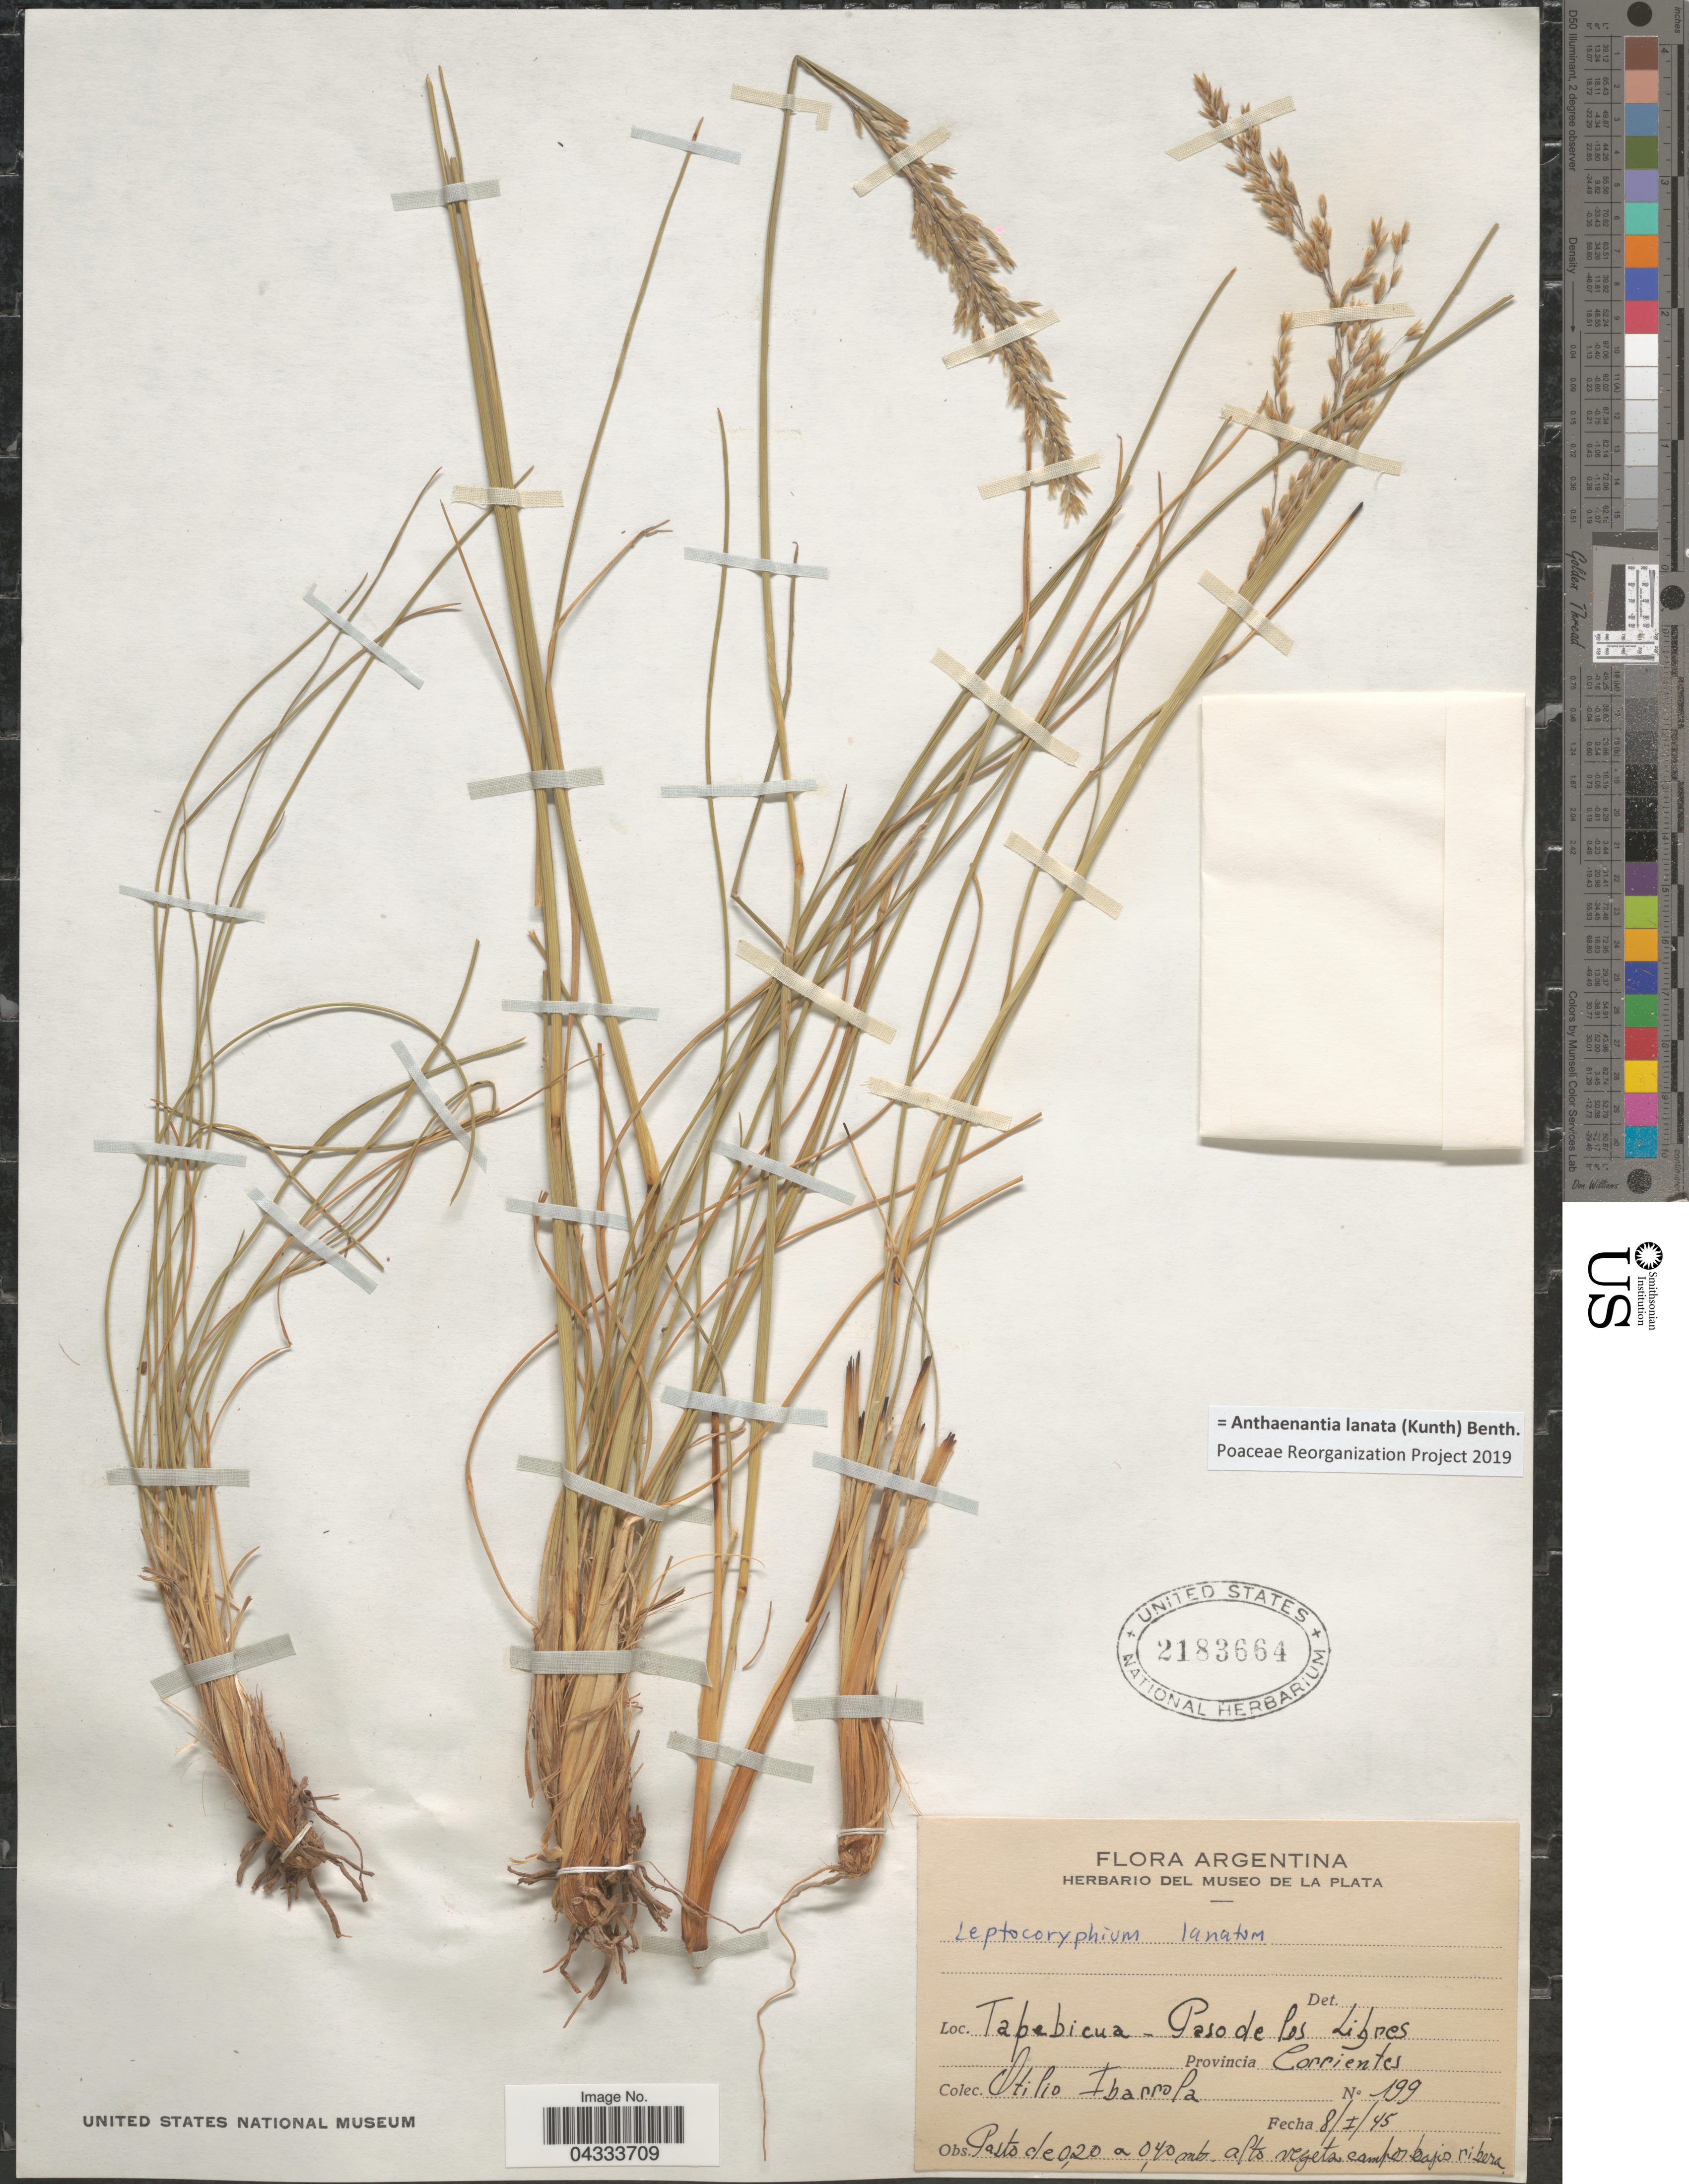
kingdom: Plantae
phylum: Tracheophyta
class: Liliopsida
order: Poales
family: Poaceae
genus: Anthaenantia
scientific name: Anthaenantia lanata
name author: (Kunth) Benth.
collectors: O. Ibarrola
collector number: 199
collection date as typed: Transcribed d/m/y: 8/1/45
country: Argentina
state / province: Corrientes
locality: Tapebicua - Paso de los Libres.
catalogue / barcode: US 2183664